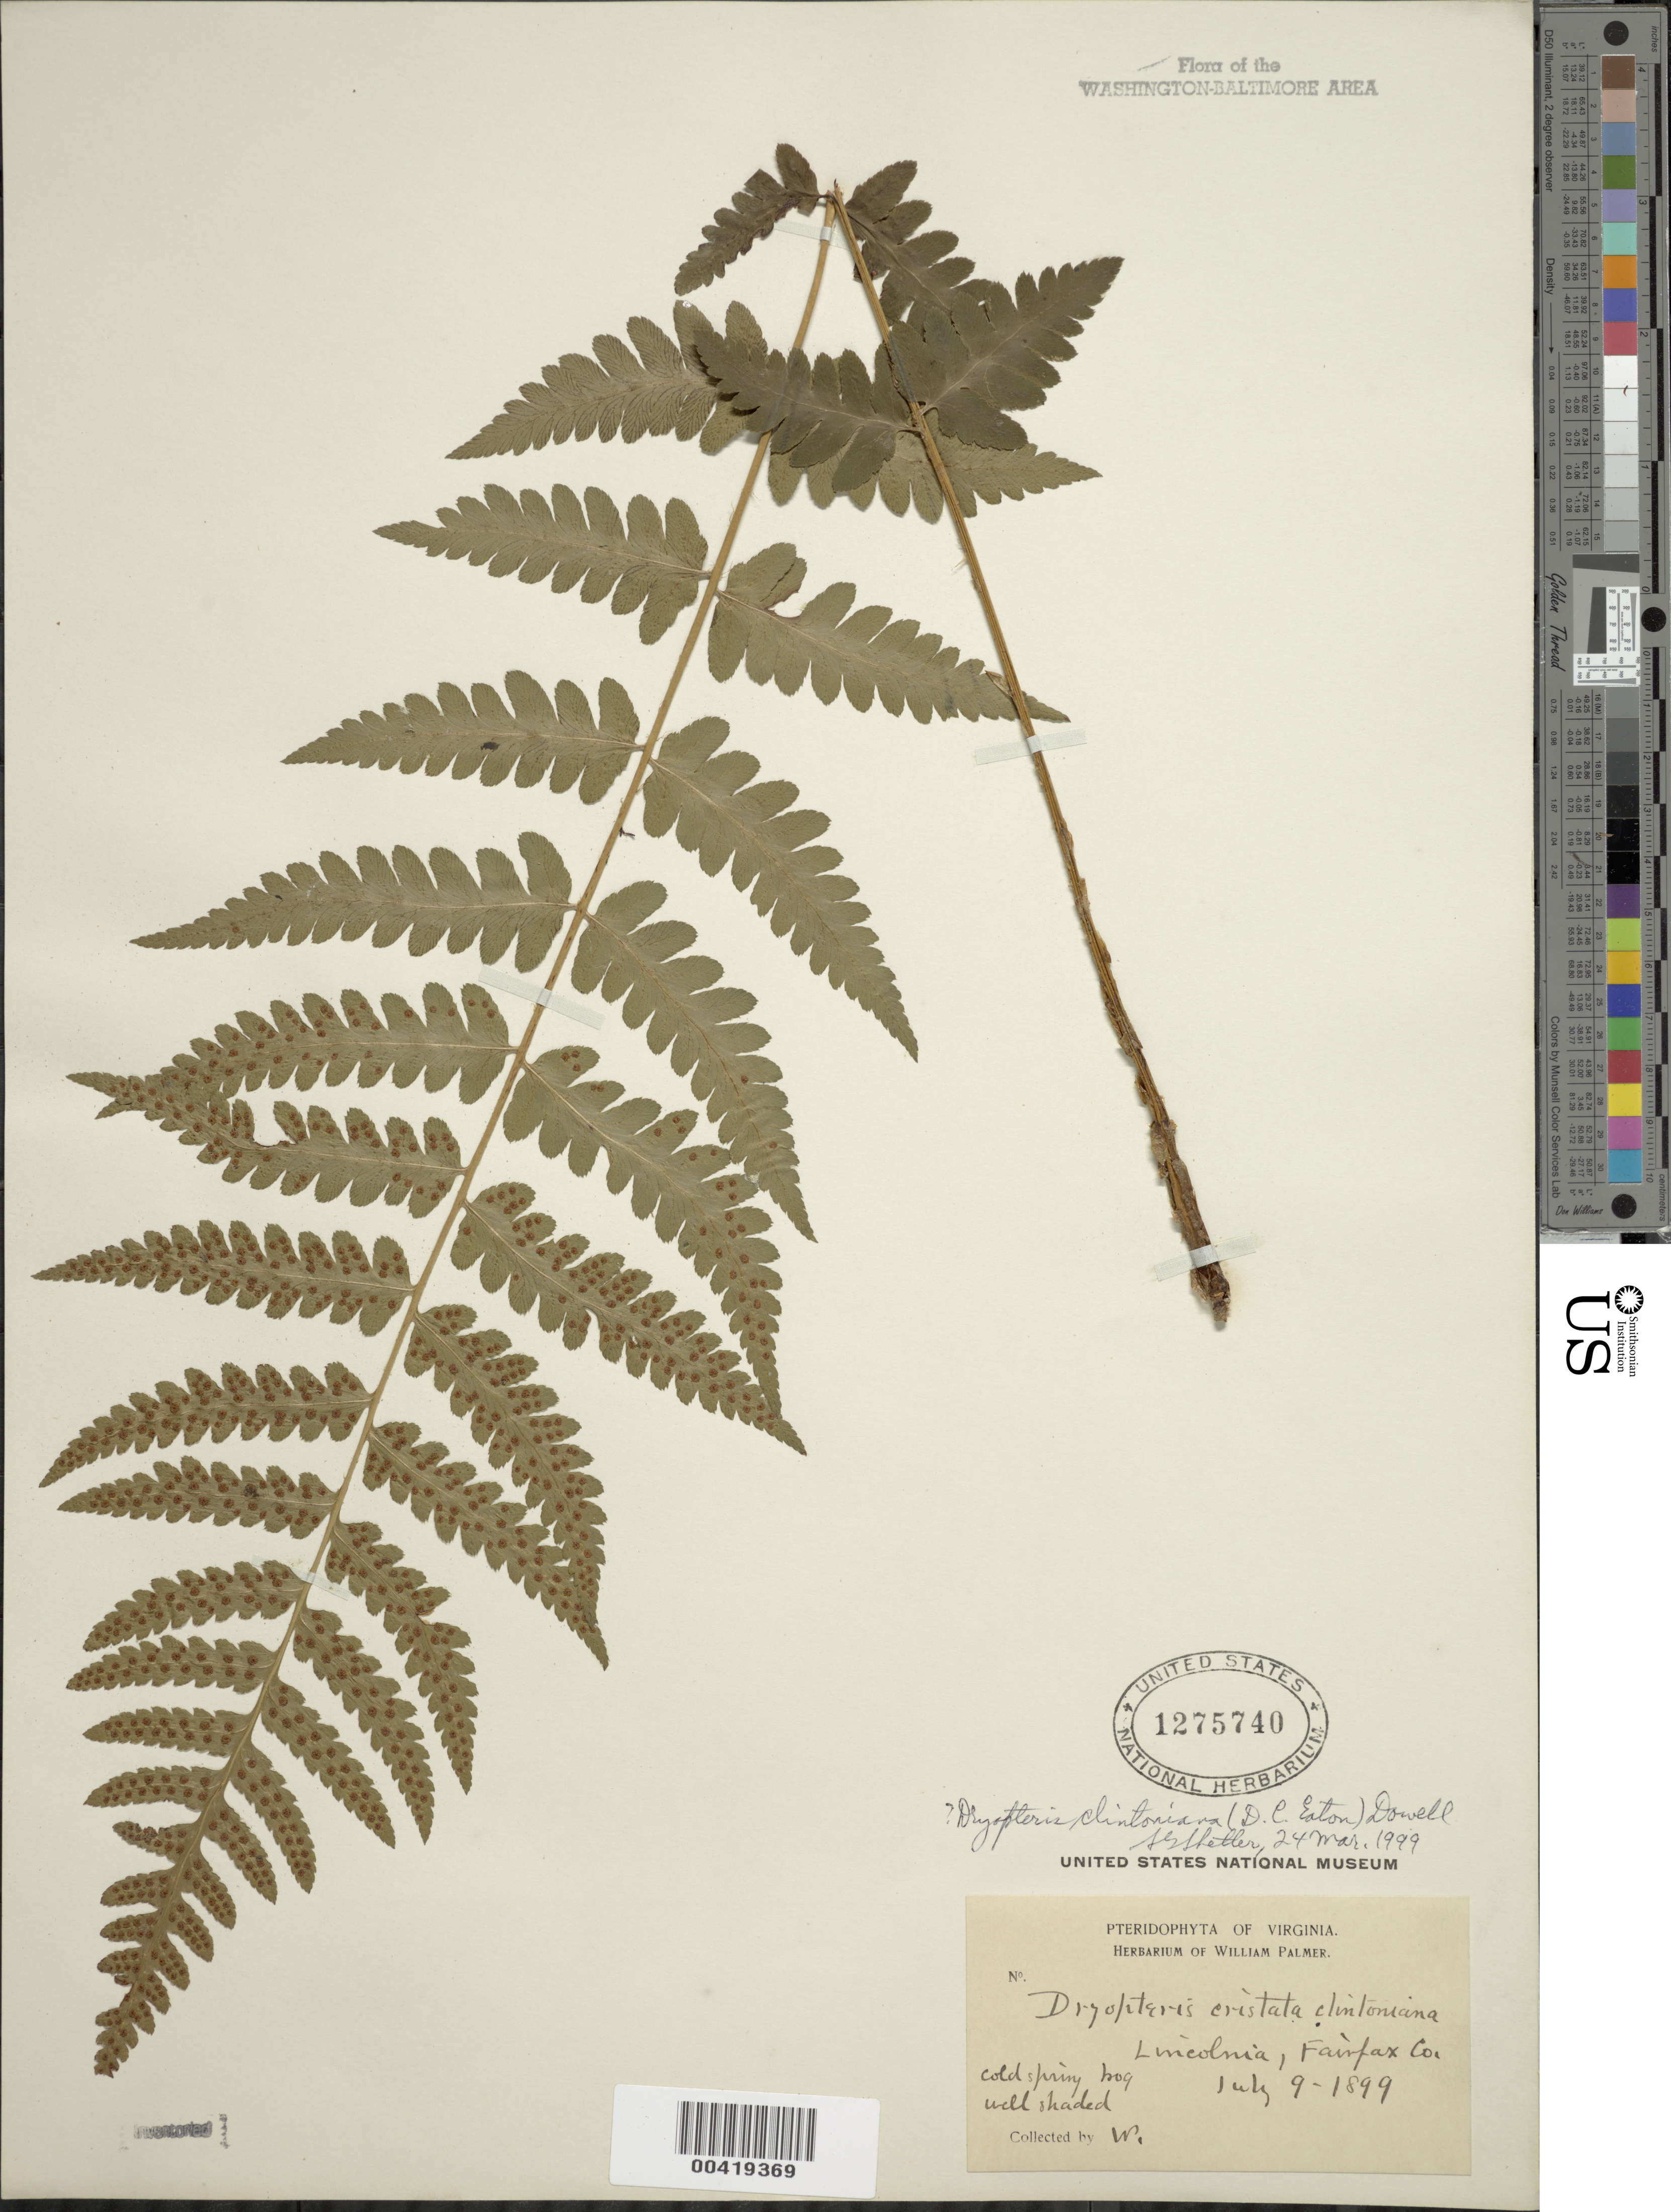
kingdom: Plantae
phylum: Tracheophyta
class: Polypodiopsida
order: Polypodiales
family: Dryopteridaceae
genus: Dryopteris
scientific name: Dryopteris clintoniana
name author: (D.C. Eaton) Dowell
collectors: W. Palmer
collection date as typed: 09 Jul 1899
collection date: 1899-07-09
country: United States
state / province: Virginia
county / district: Fairfax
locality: Lincolnia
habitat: Cold spring bog well shaded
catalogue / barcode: US 1275740